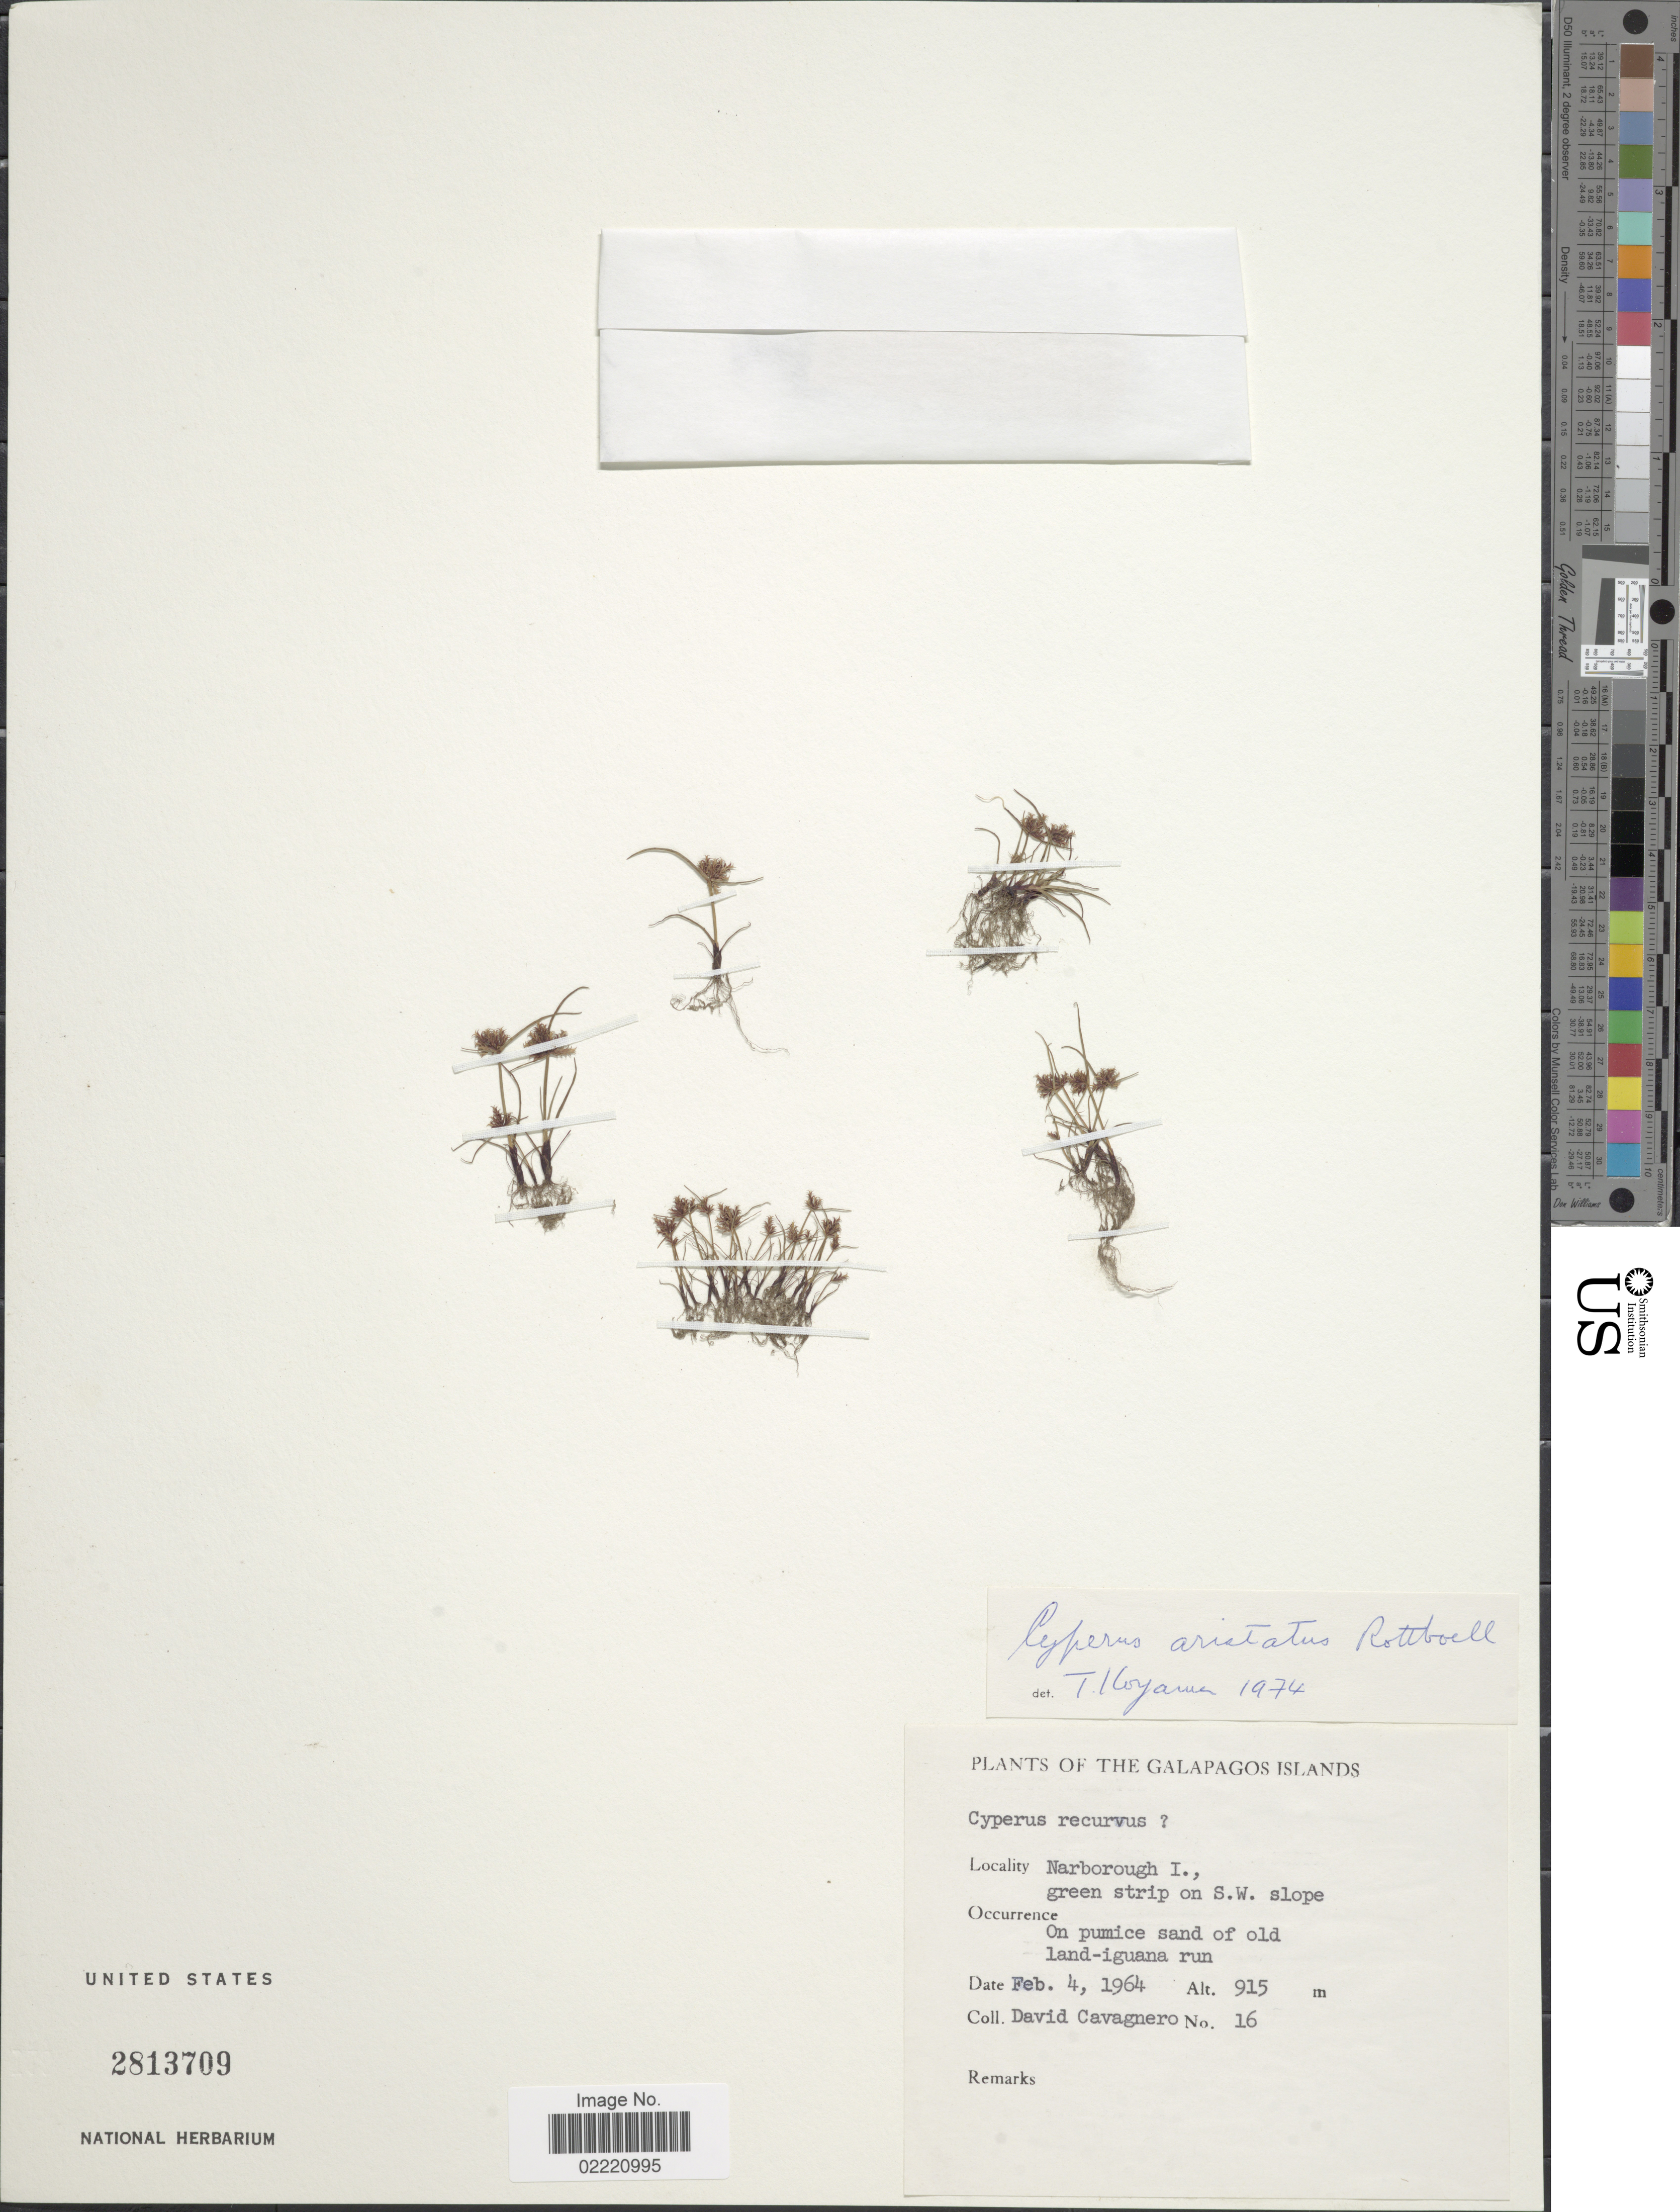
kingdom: Plantae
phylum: Tracheophyta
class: Liliopsida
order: Poales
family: Cyperaceae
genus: Cyperus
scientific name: Cyperus squarrosus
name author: L.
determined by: Strong, Mark T., (BOT), Smithsonian Institution - National Museum of Natural History (UNITED STATES)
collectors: D. Cavagnero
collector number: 16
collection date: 1964-02-04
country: Ecuador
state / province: Colón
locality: The Galapagos Islands, Narborough I., green strip on S.W. slope.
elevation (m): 915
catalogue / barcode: US 2813709